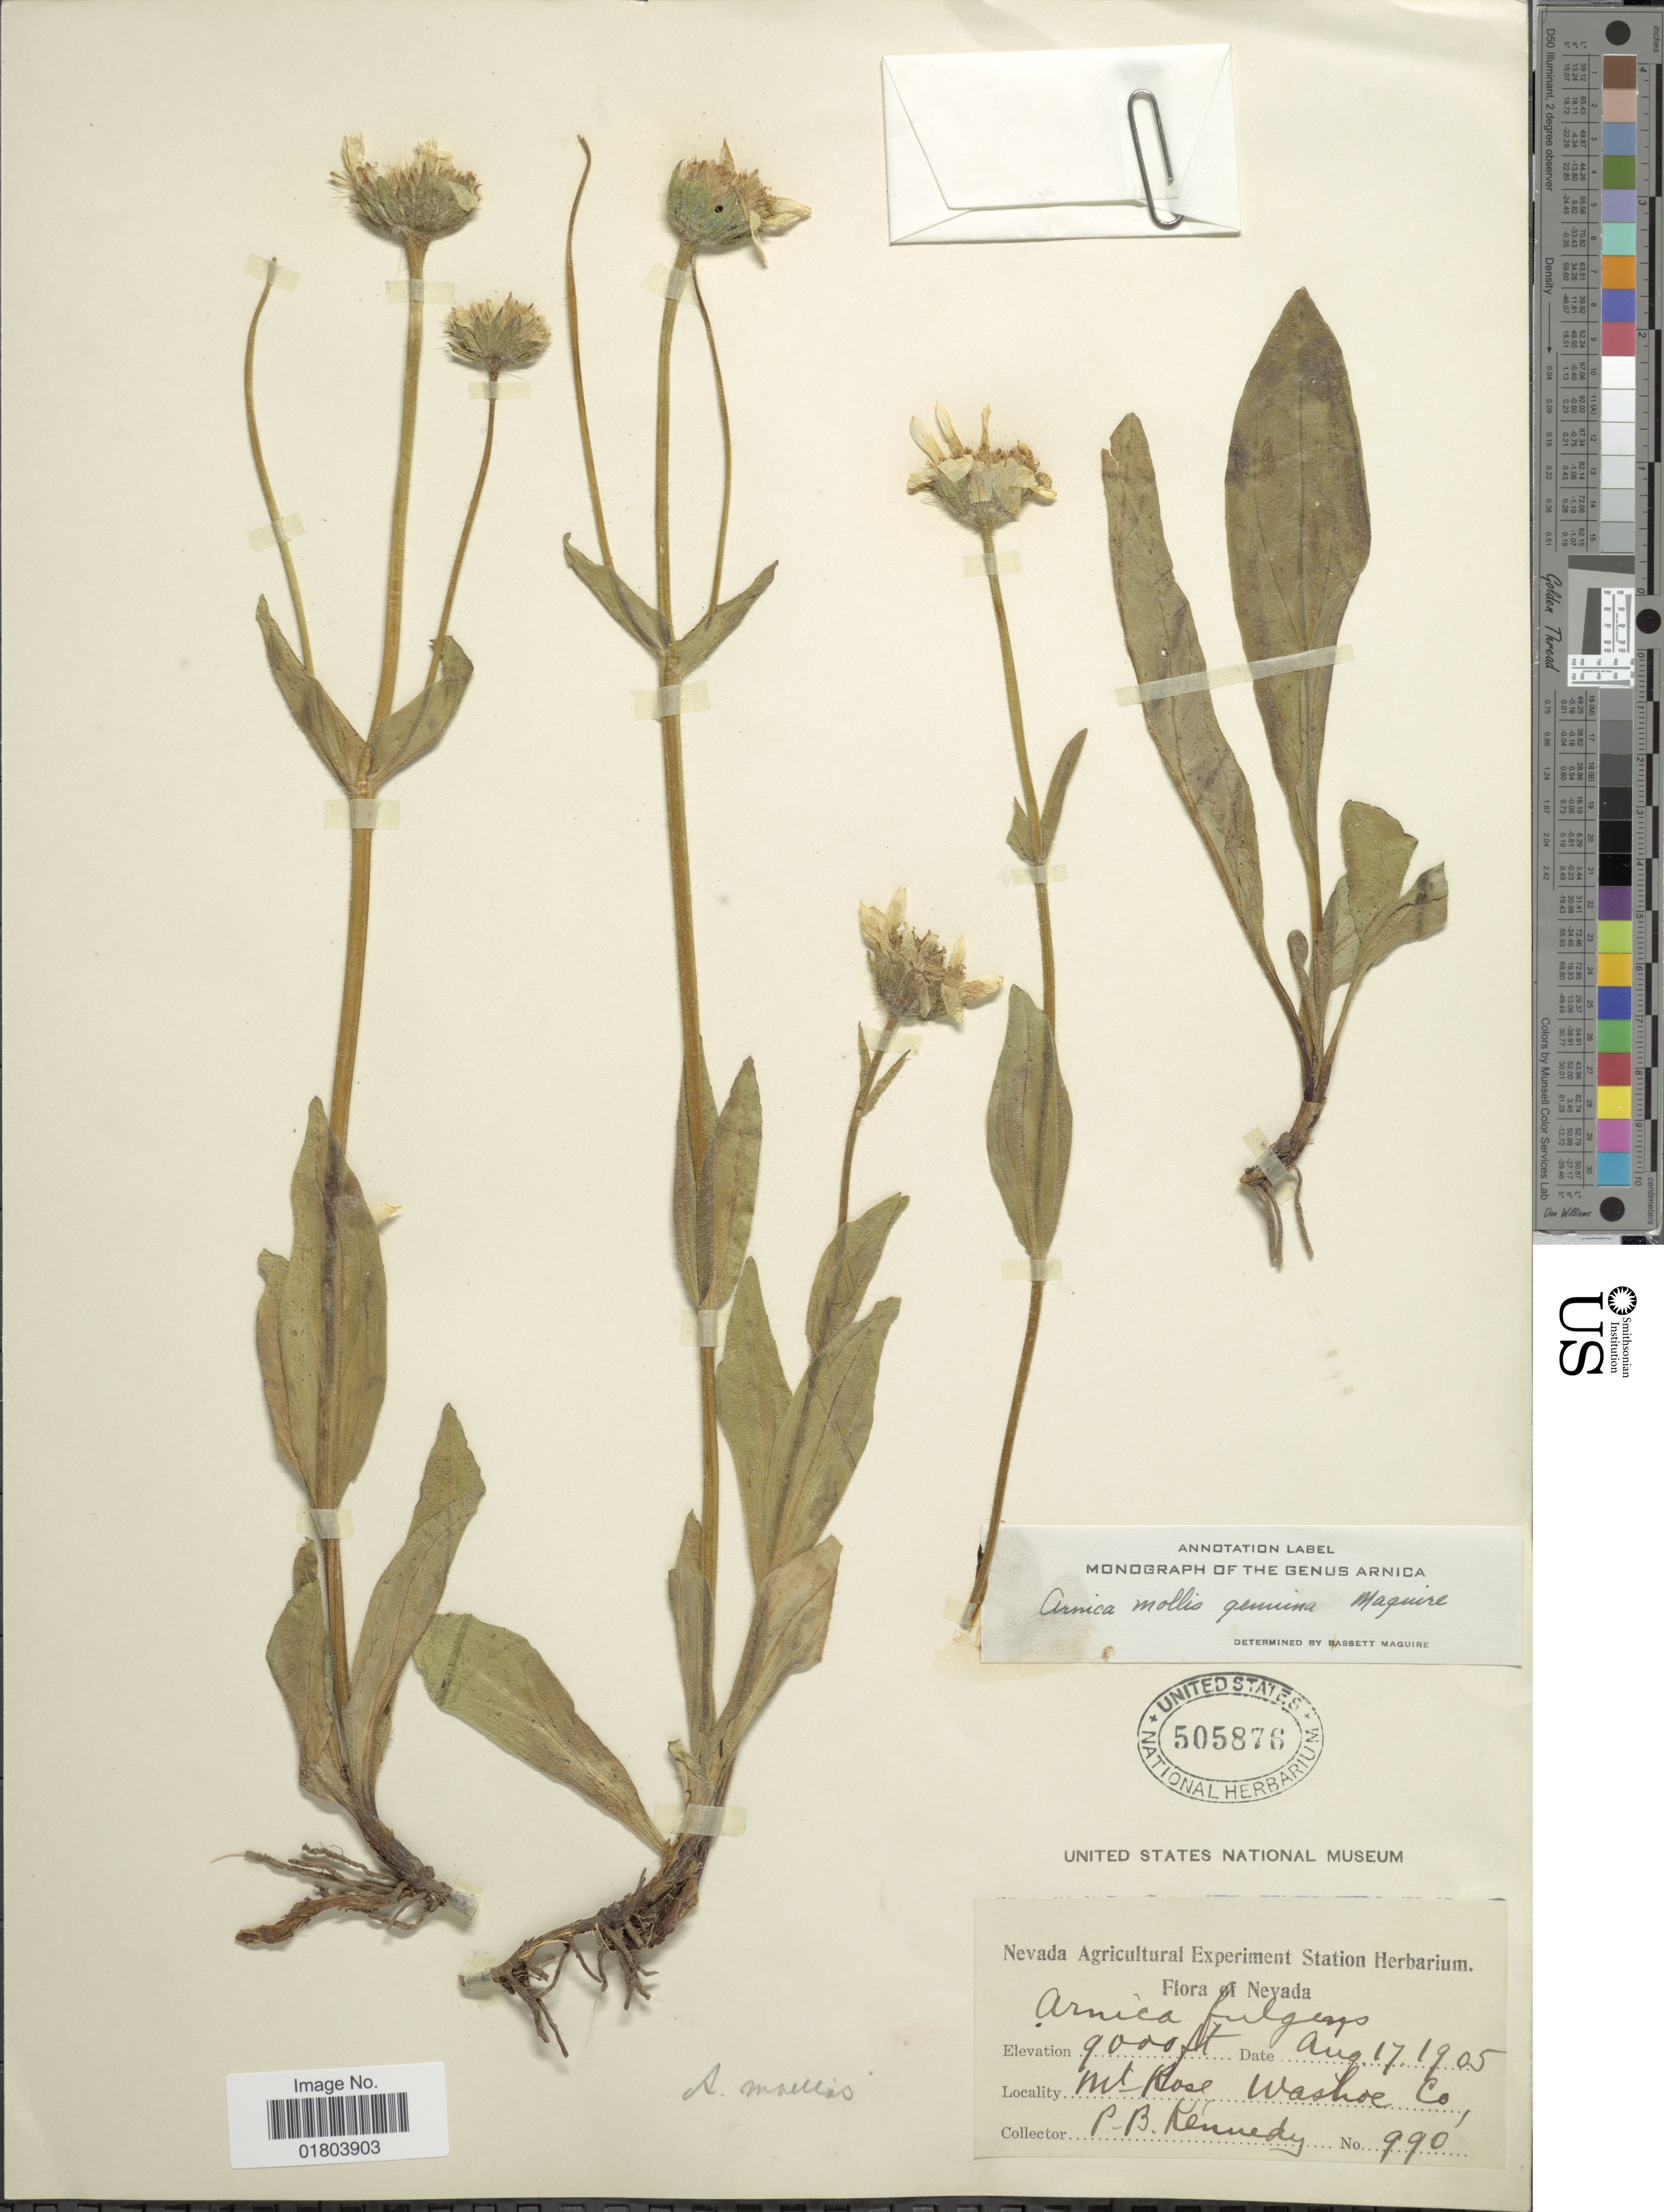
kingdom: Plantae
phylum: Tracheophyta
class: Magnoliopsida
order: Asterales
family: Asteraceae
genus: Arnica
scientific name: Arnica mollis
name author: Hook.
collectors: P. B. Kennedy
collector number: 990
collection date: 1905-08-17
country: United States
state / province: Nevada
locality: Mt Rose, Washoe Co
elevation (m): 2743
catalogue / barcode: US 505876